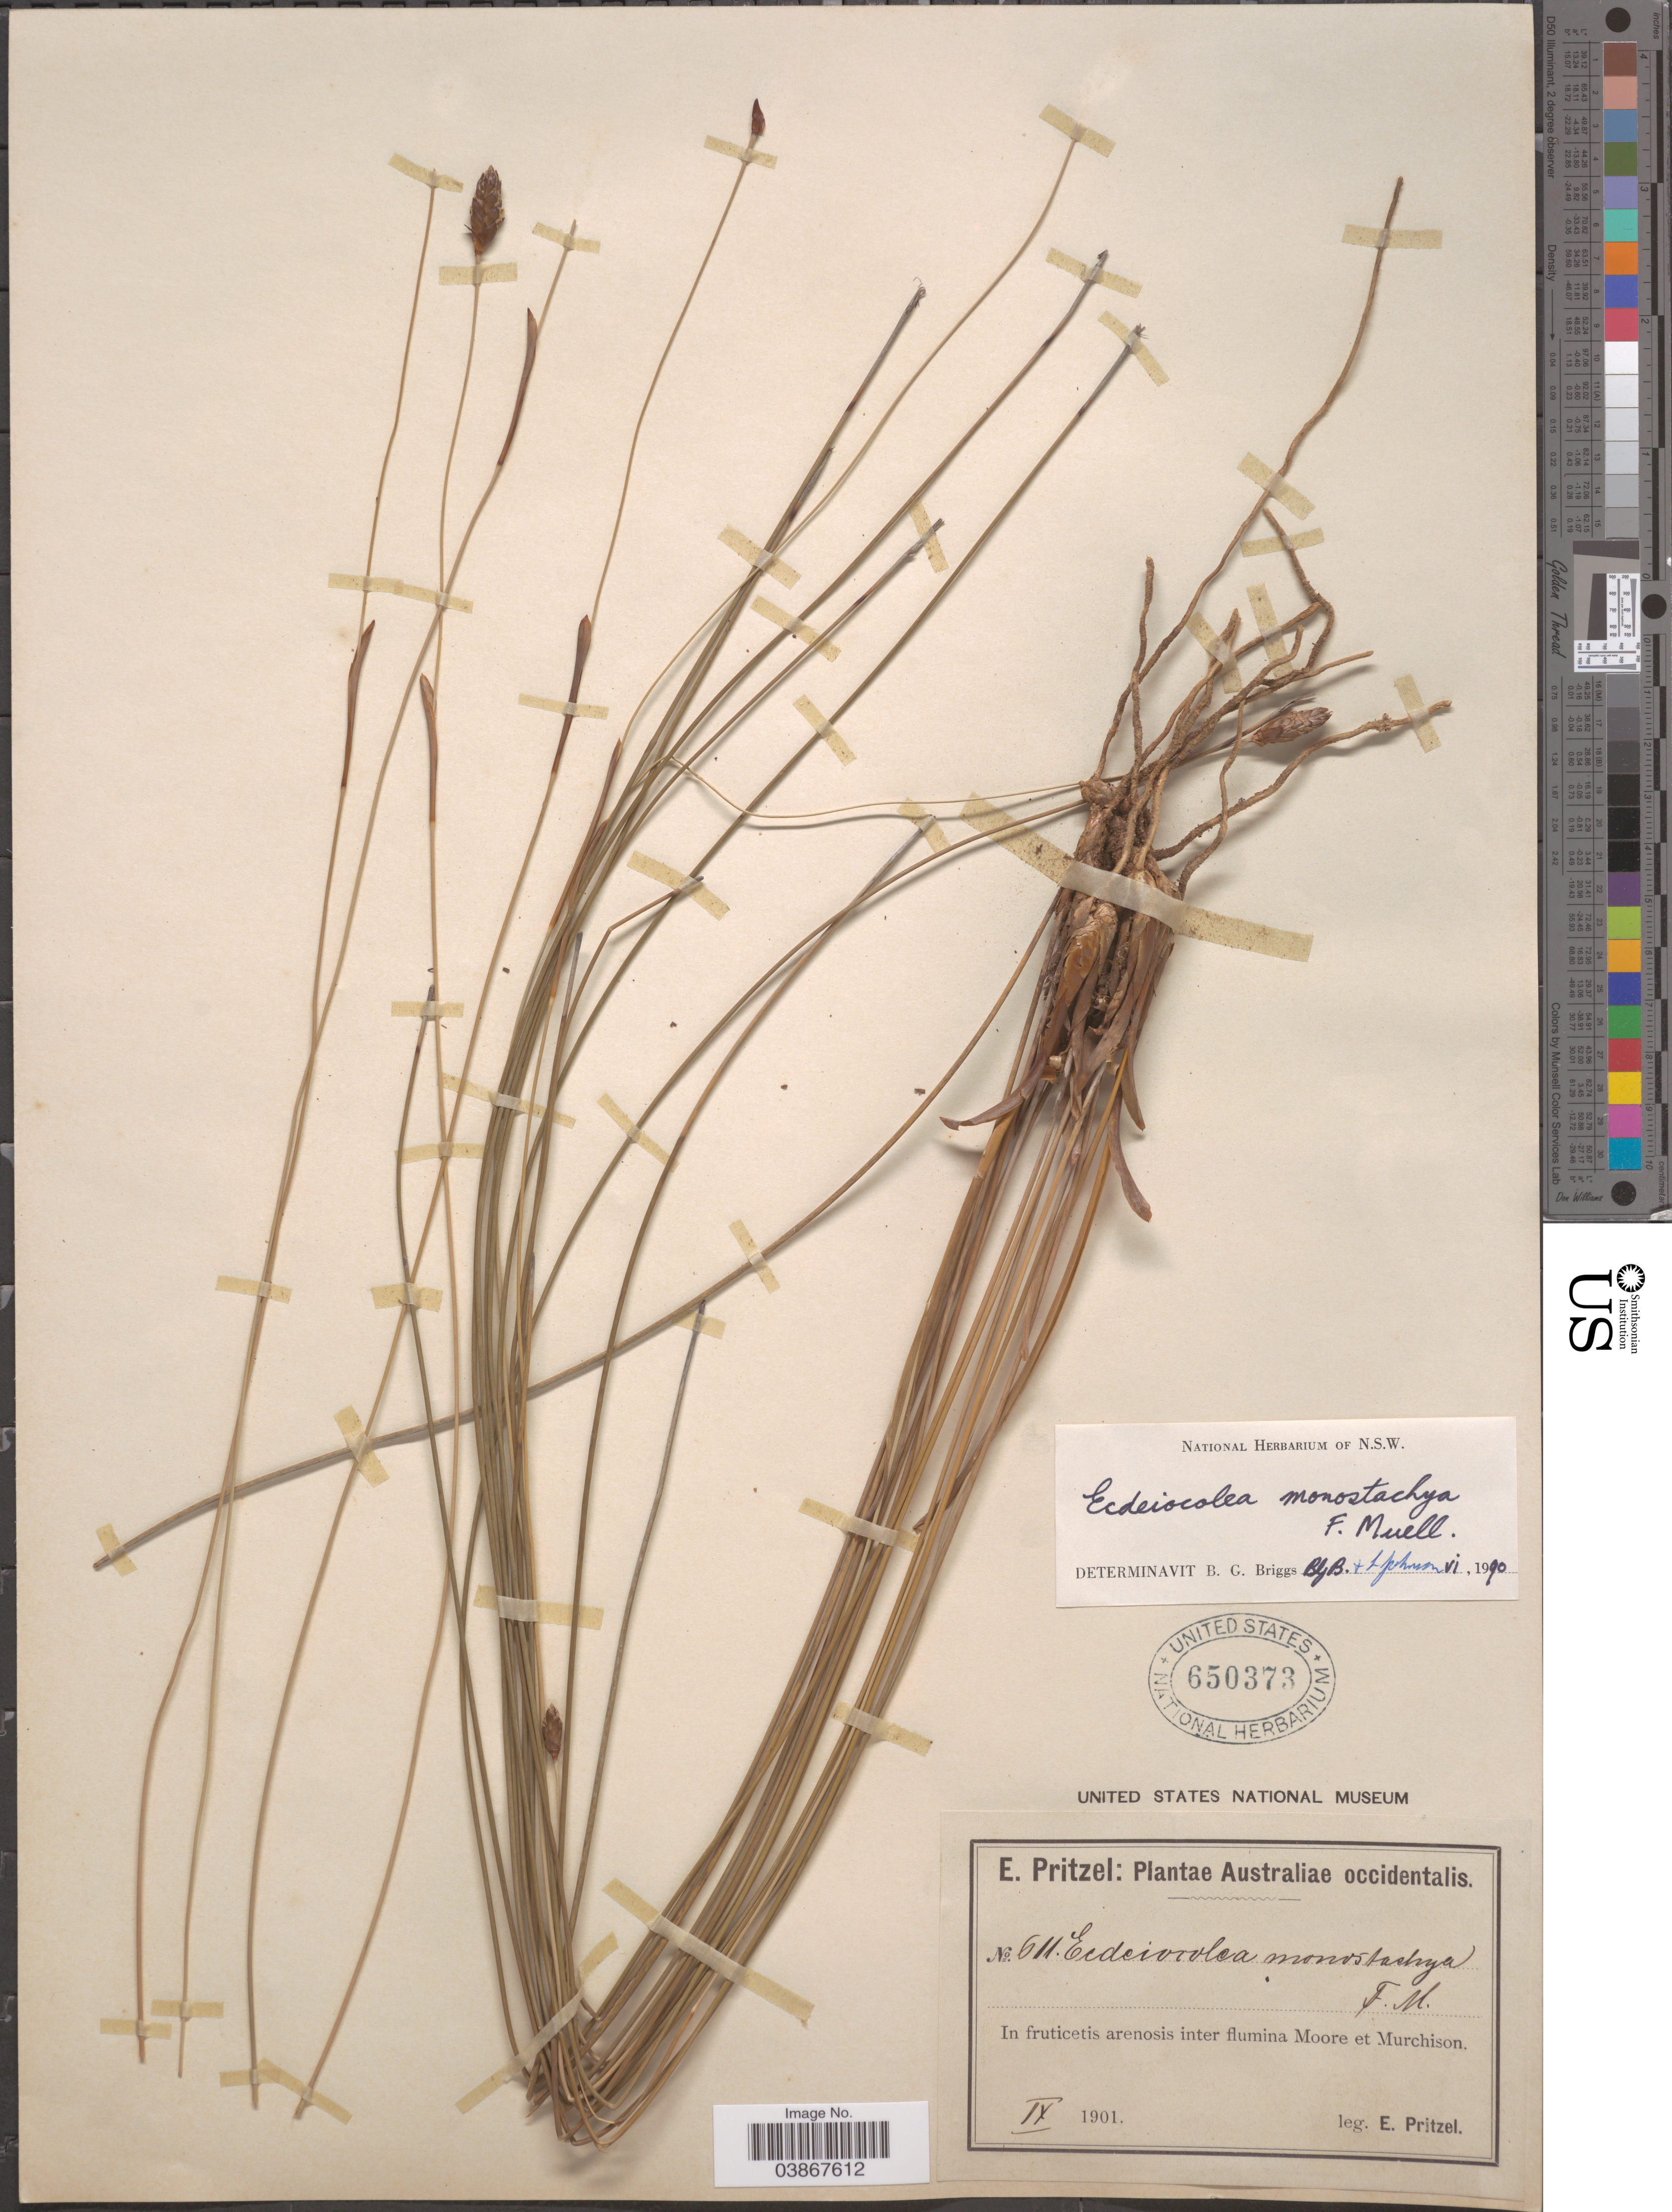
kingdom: Plantae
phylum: Tracheophyta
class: Liliopsida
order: Poales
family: Ecdeiocoleaceae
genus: Ecdeiocolea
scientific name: Ecdeiocolea monostachya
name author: F. Muell.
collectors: E. G. Pritzel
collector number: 611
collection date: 1901-09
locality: Australiae occidentalis. In fruticetis arenosis inter flumina Moore et Murchison.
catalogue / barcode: US 650373